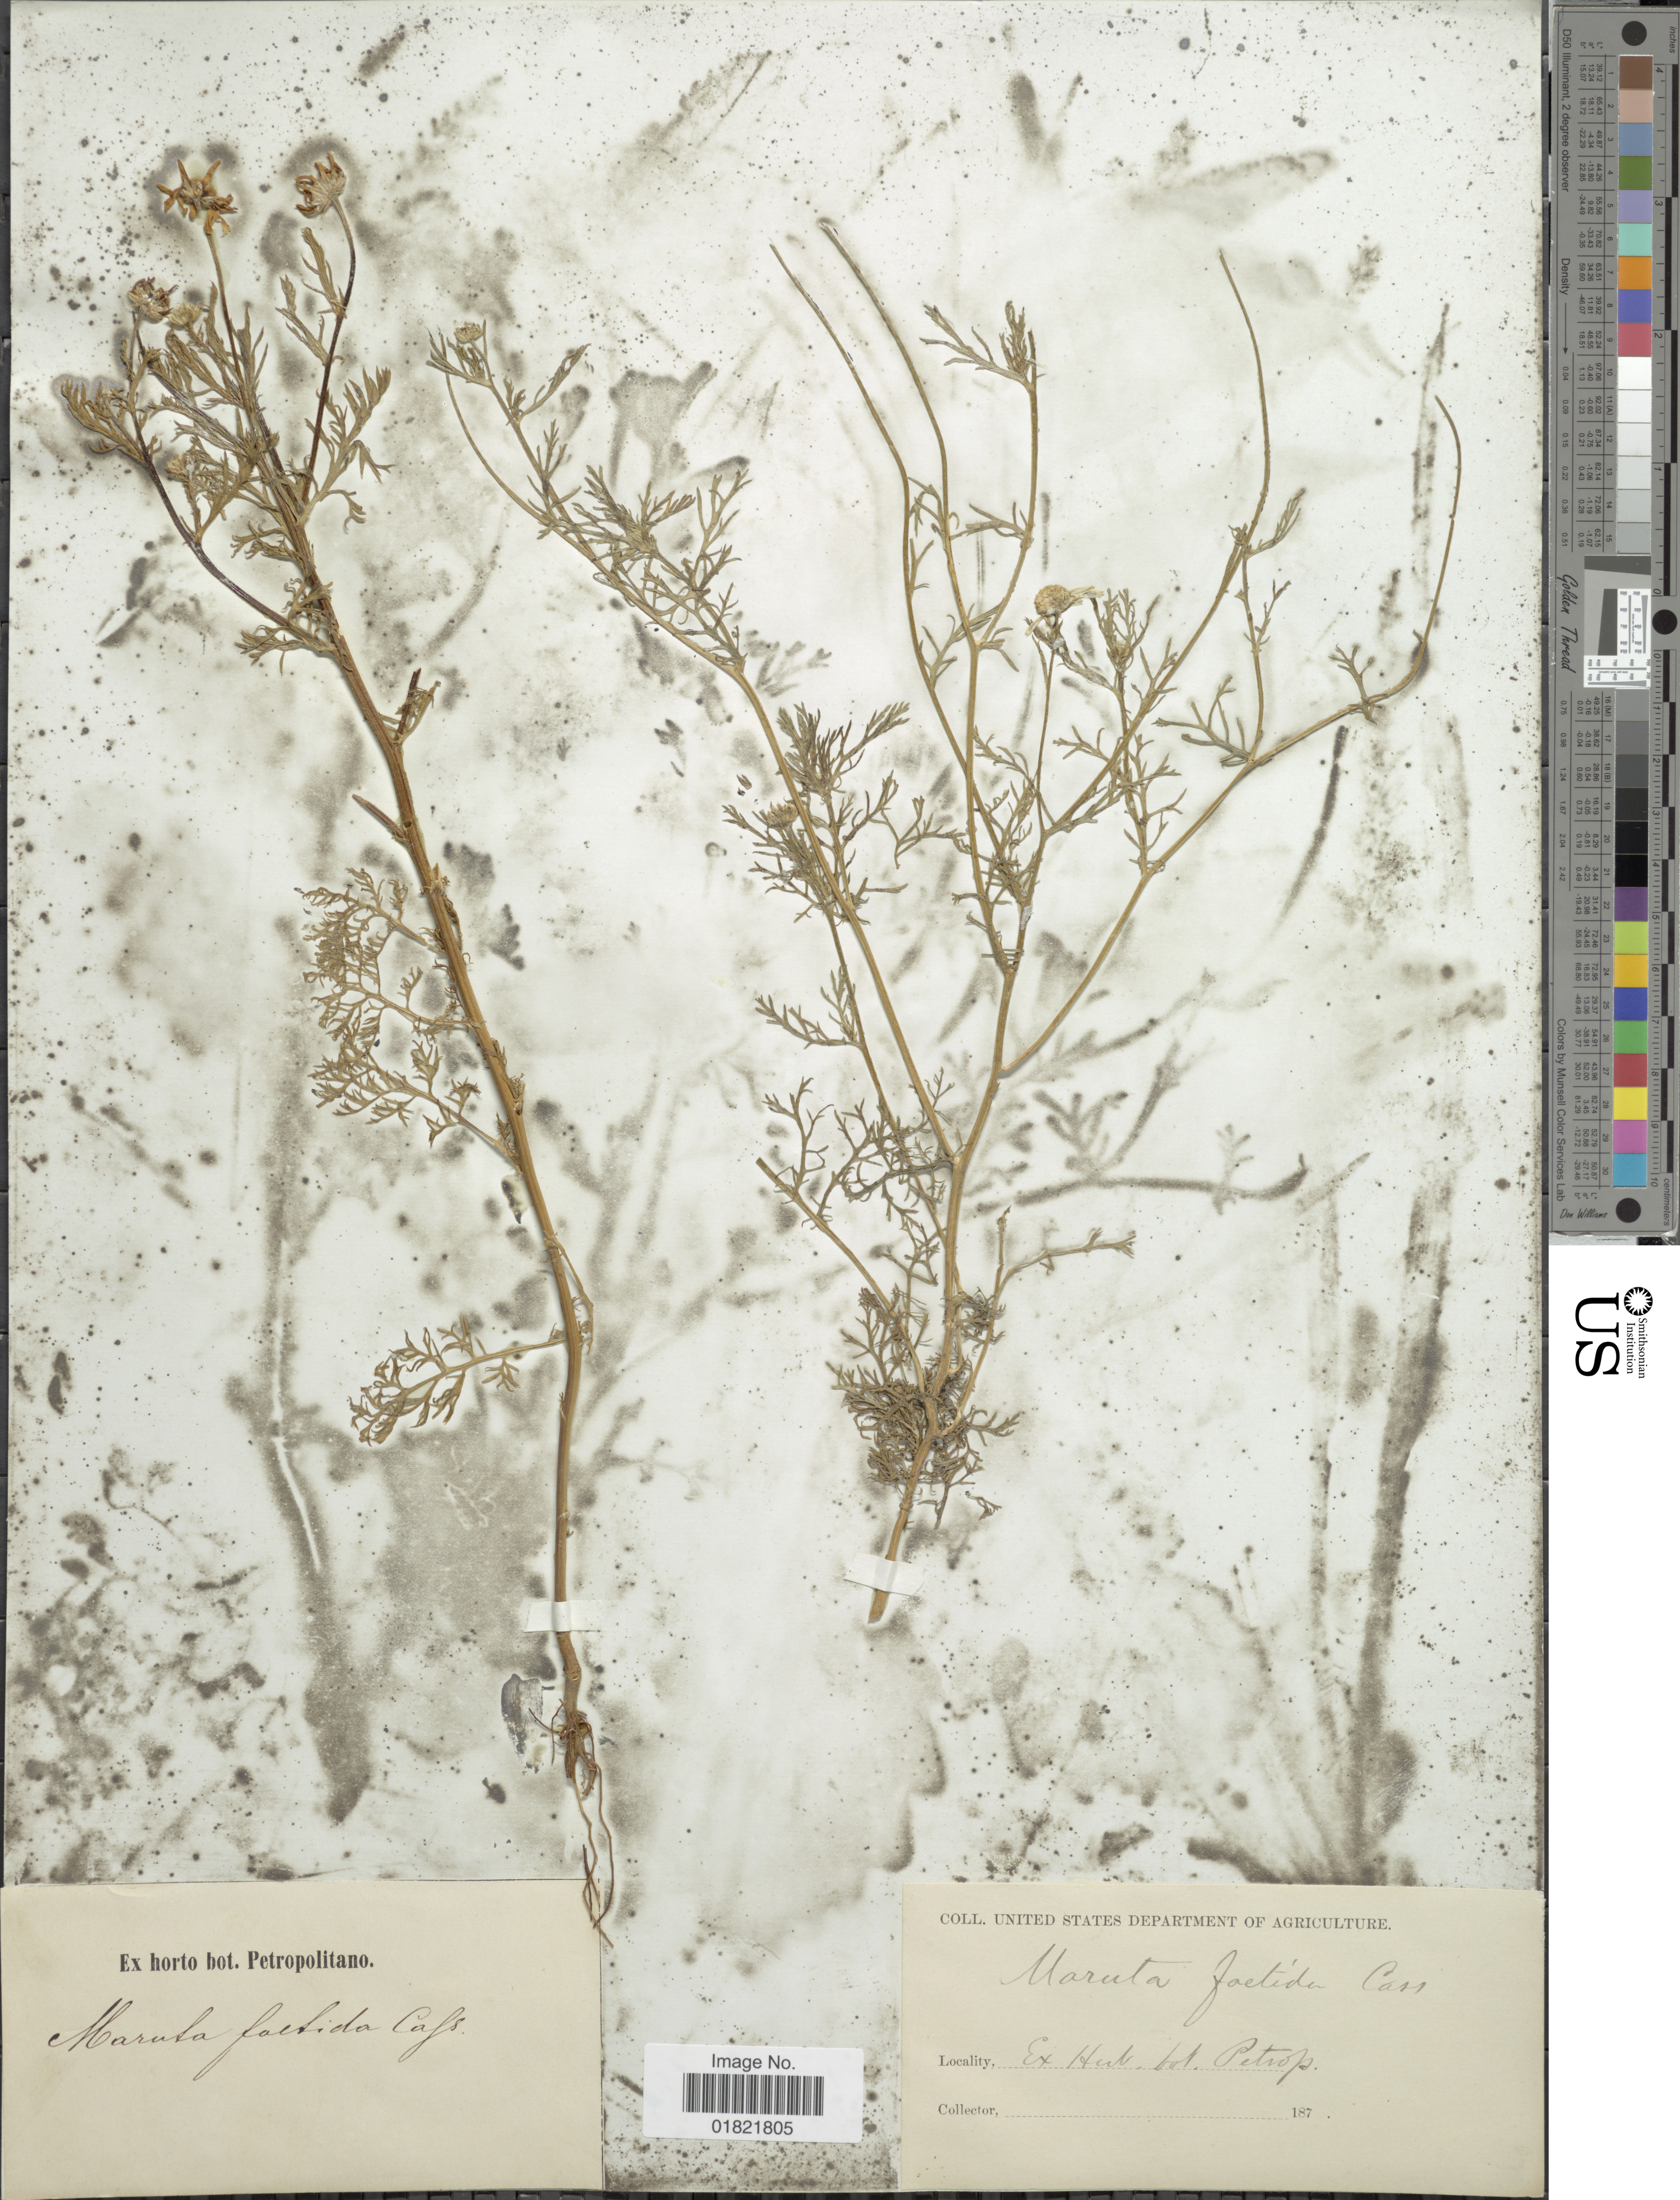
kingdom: Plantae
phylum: Tracheophyta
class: Magnoliopsida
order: Asterales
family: Asteraceae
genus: Anthemis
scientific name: Anthemis foetida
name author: Cass.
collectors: ex Horto Bot. Petropolitano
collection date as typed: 187